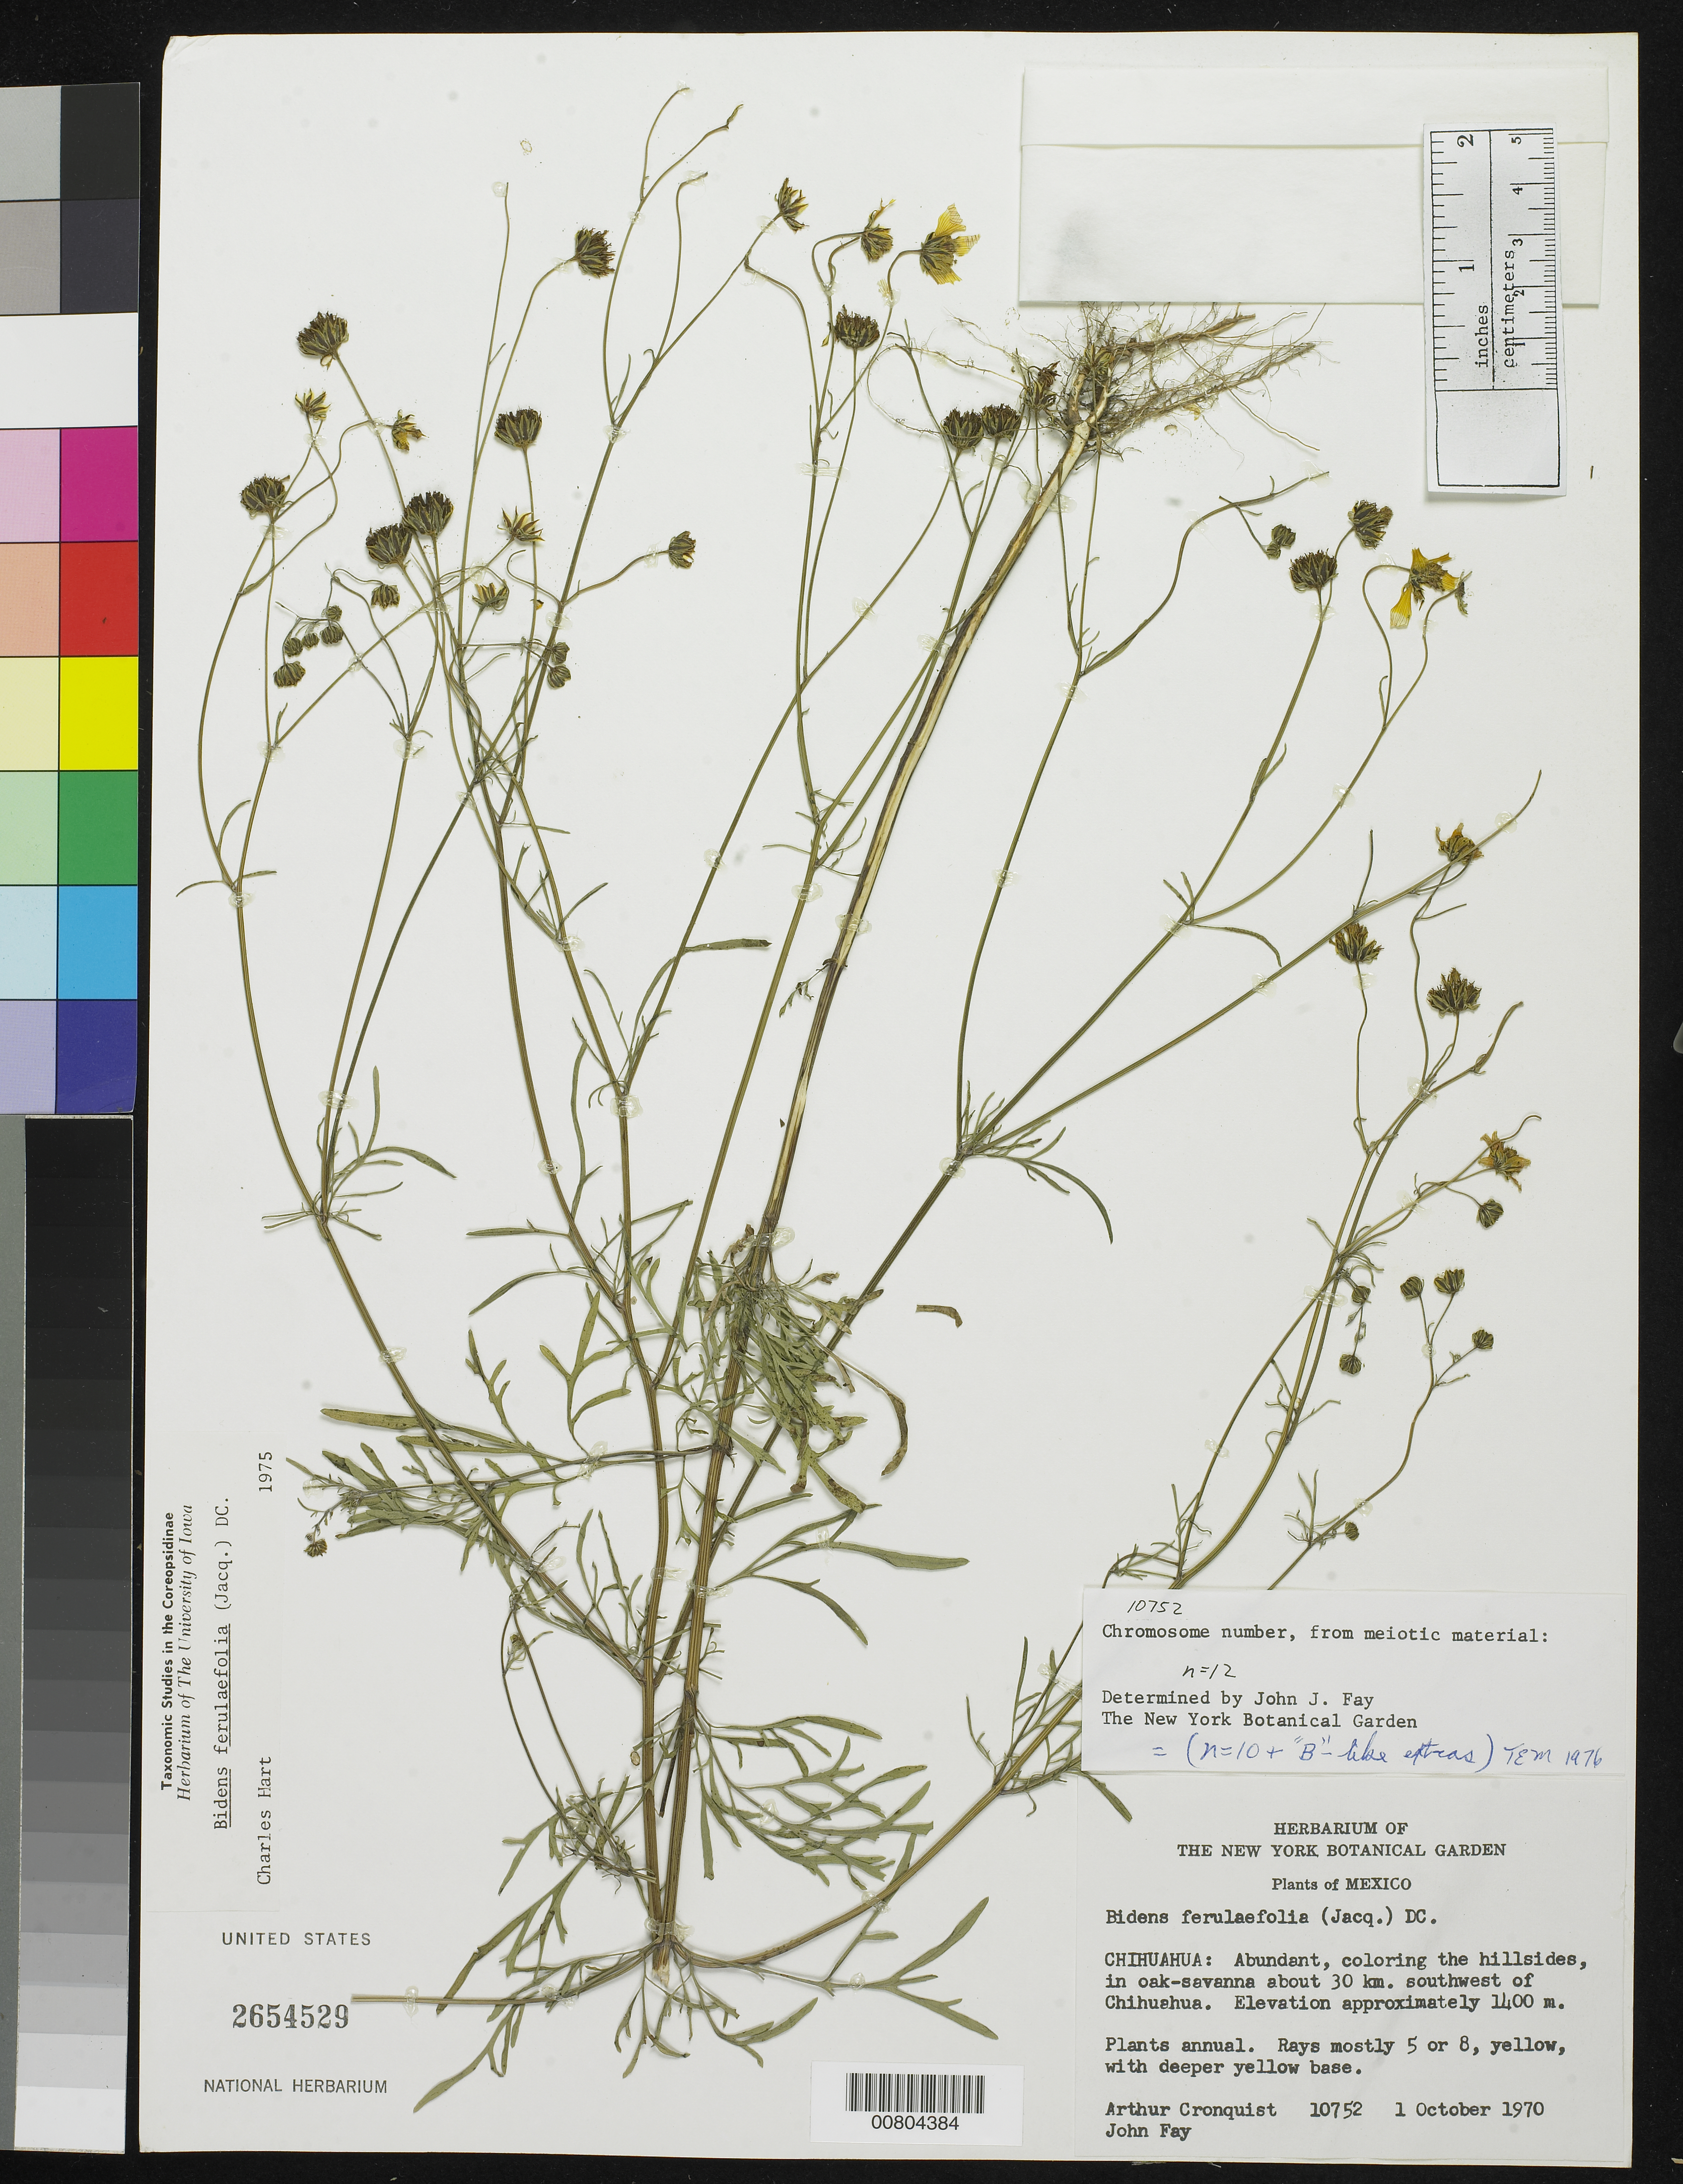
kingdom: Plantae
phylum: Tracheophyta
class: Magnoliopsida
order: Asterales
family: Asteraceae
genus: Bidens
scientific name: Bidens ferulaefolia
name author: (Jacq.) DC.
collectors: A. J. Cronquist & J. Fay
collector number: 10752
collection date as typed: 01 Oct 1970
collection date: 1970-10-01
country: Mexico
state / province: Chihuahua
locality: About 30 km. southwest of Chihuahua.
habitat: Hillsides in Oak-Savanna.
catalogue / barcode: US 2654529